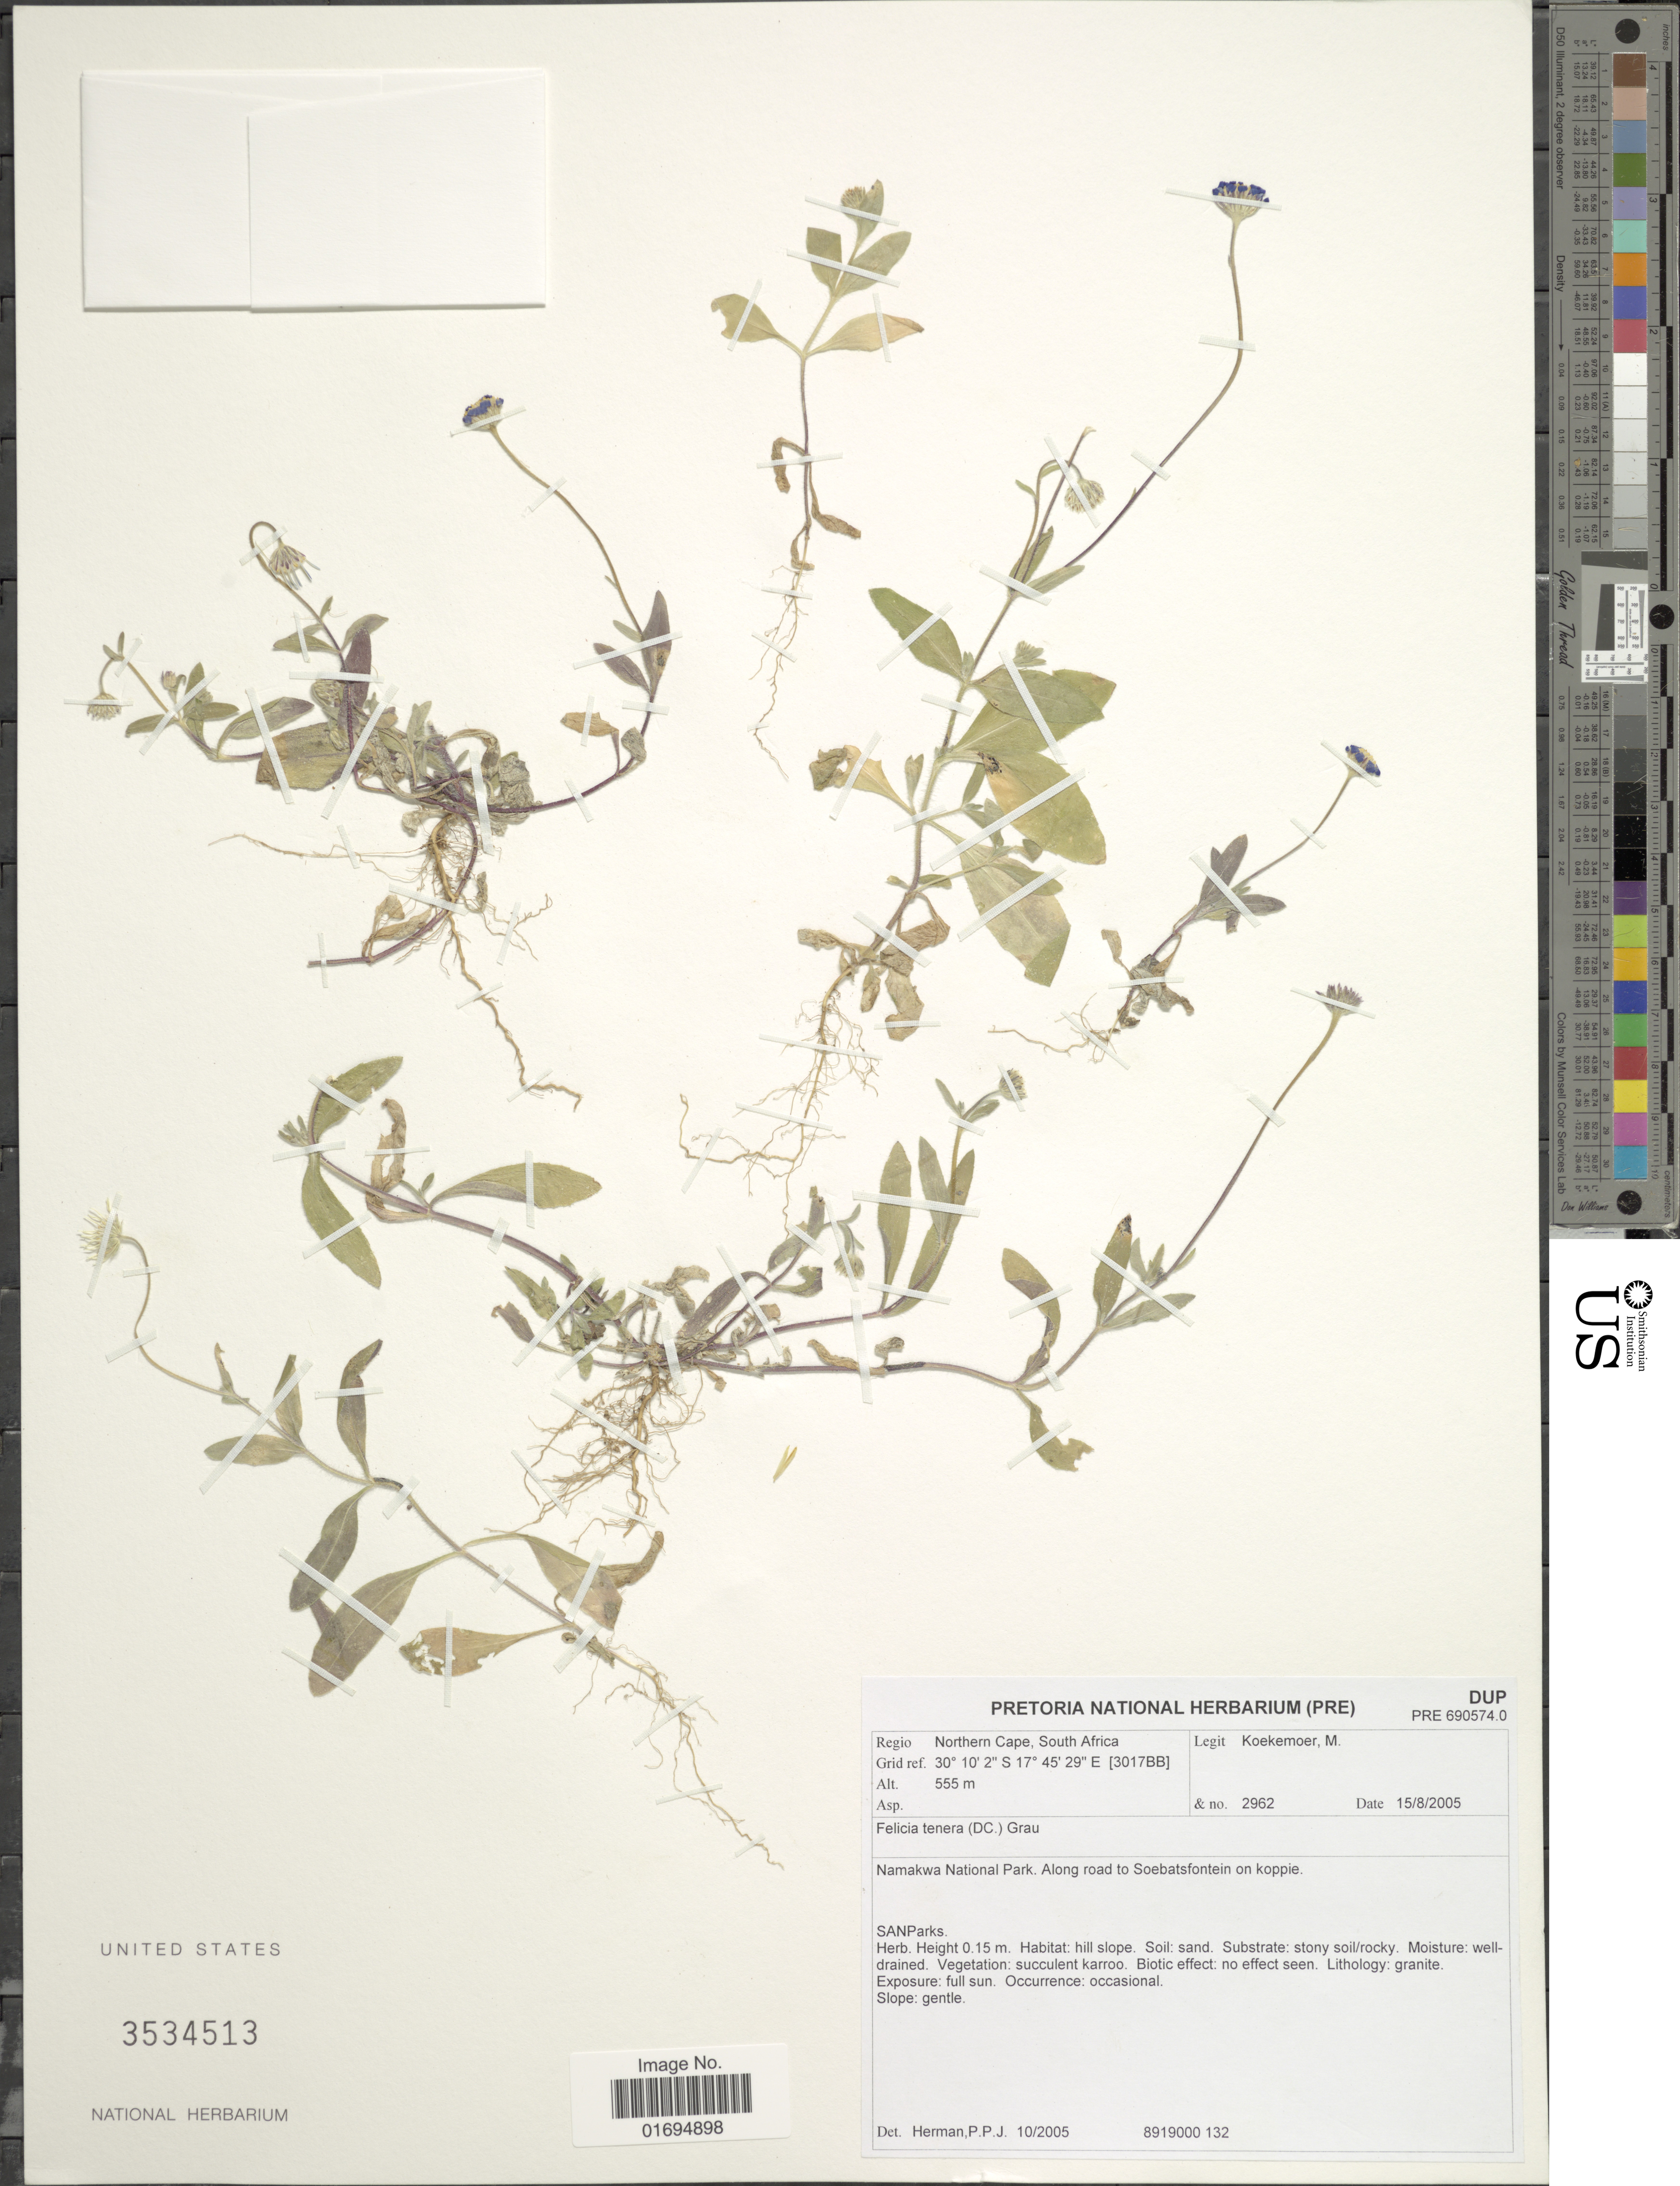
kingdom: Plantae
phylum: Tracheophyta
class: Magnoliopsida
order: Asterales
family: Asteraceae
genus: Felicia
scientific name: Felicia tenera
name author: (DC.) Grau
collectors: M. Koekemoer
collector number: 2962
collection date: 2005-08-15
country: South Africa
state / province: Northern Cape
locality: Namakwa National Park, along road to Soebatsfontein on koppie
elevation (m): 555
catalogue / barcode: US 3534513